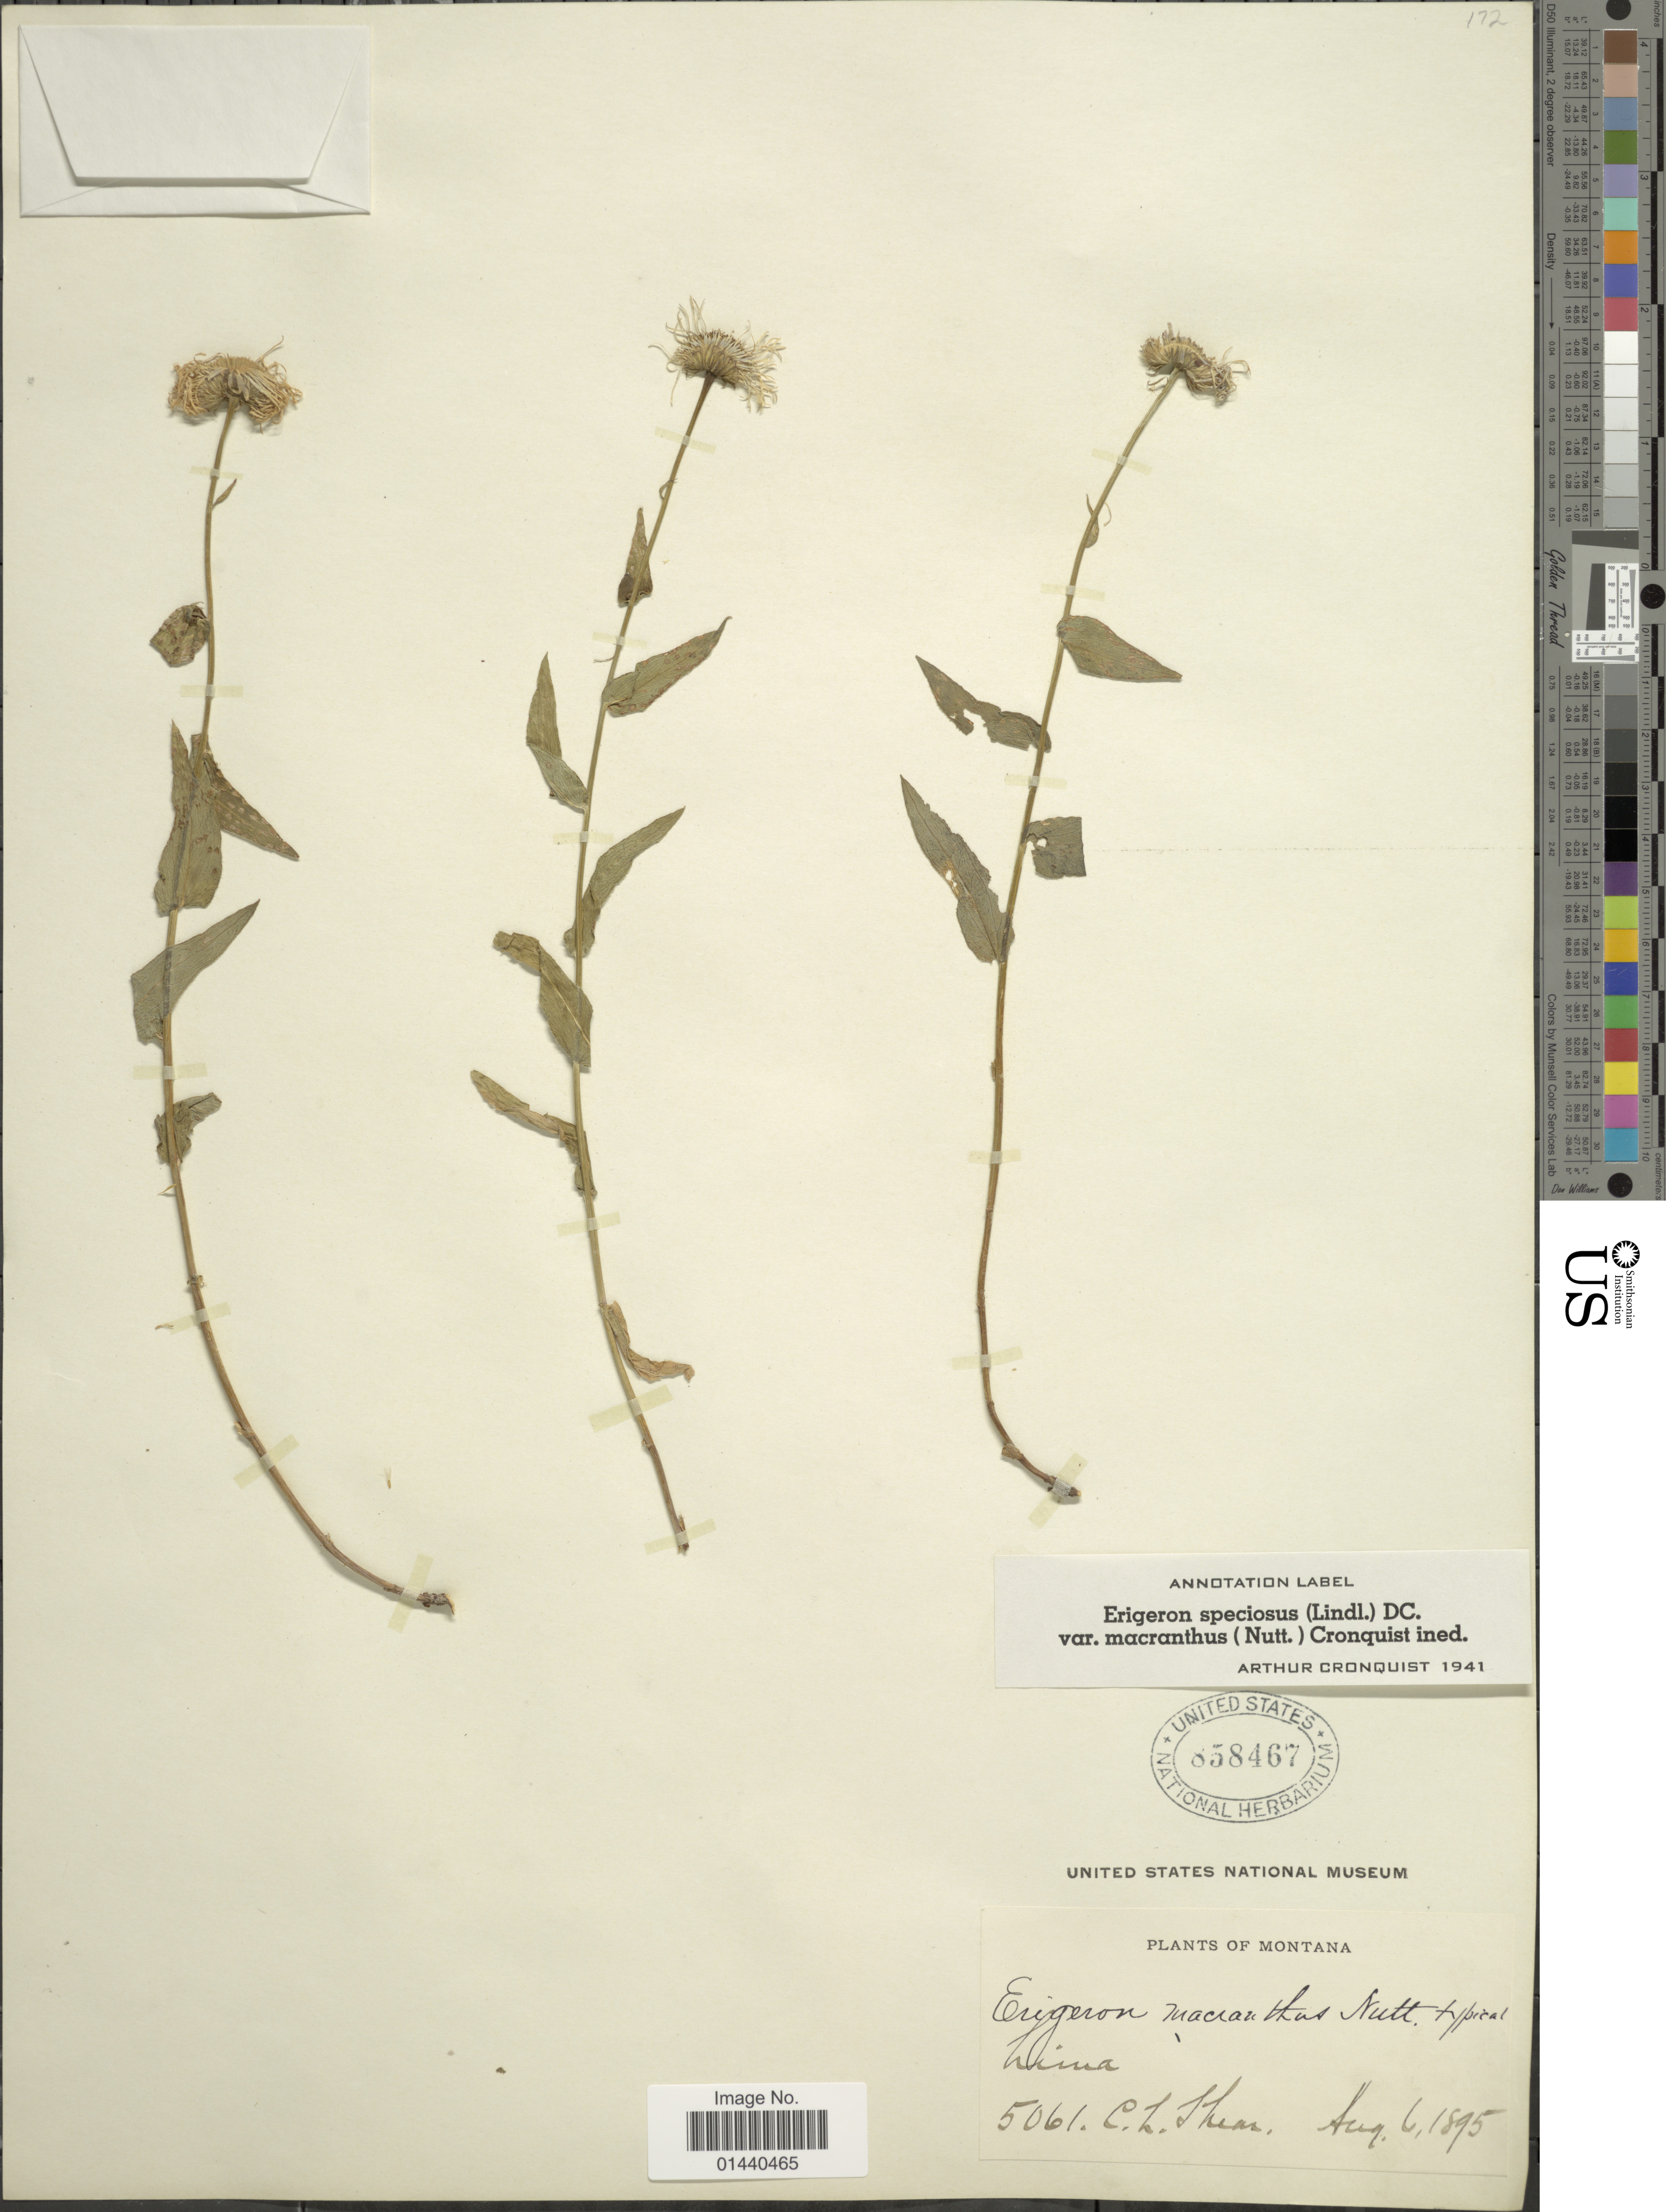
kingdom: Plantae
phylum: Tracheophyta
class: Magnoliopsida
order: Asterales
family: Asteraceae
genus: Erigeron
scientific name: Erigeron speciosus var. macranthus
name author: (Nutt.) Cronq.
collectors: C. L. Shear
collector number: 5061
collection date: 1895-08-06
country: United States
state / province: Montana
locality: Lima.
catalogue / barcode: US 858467